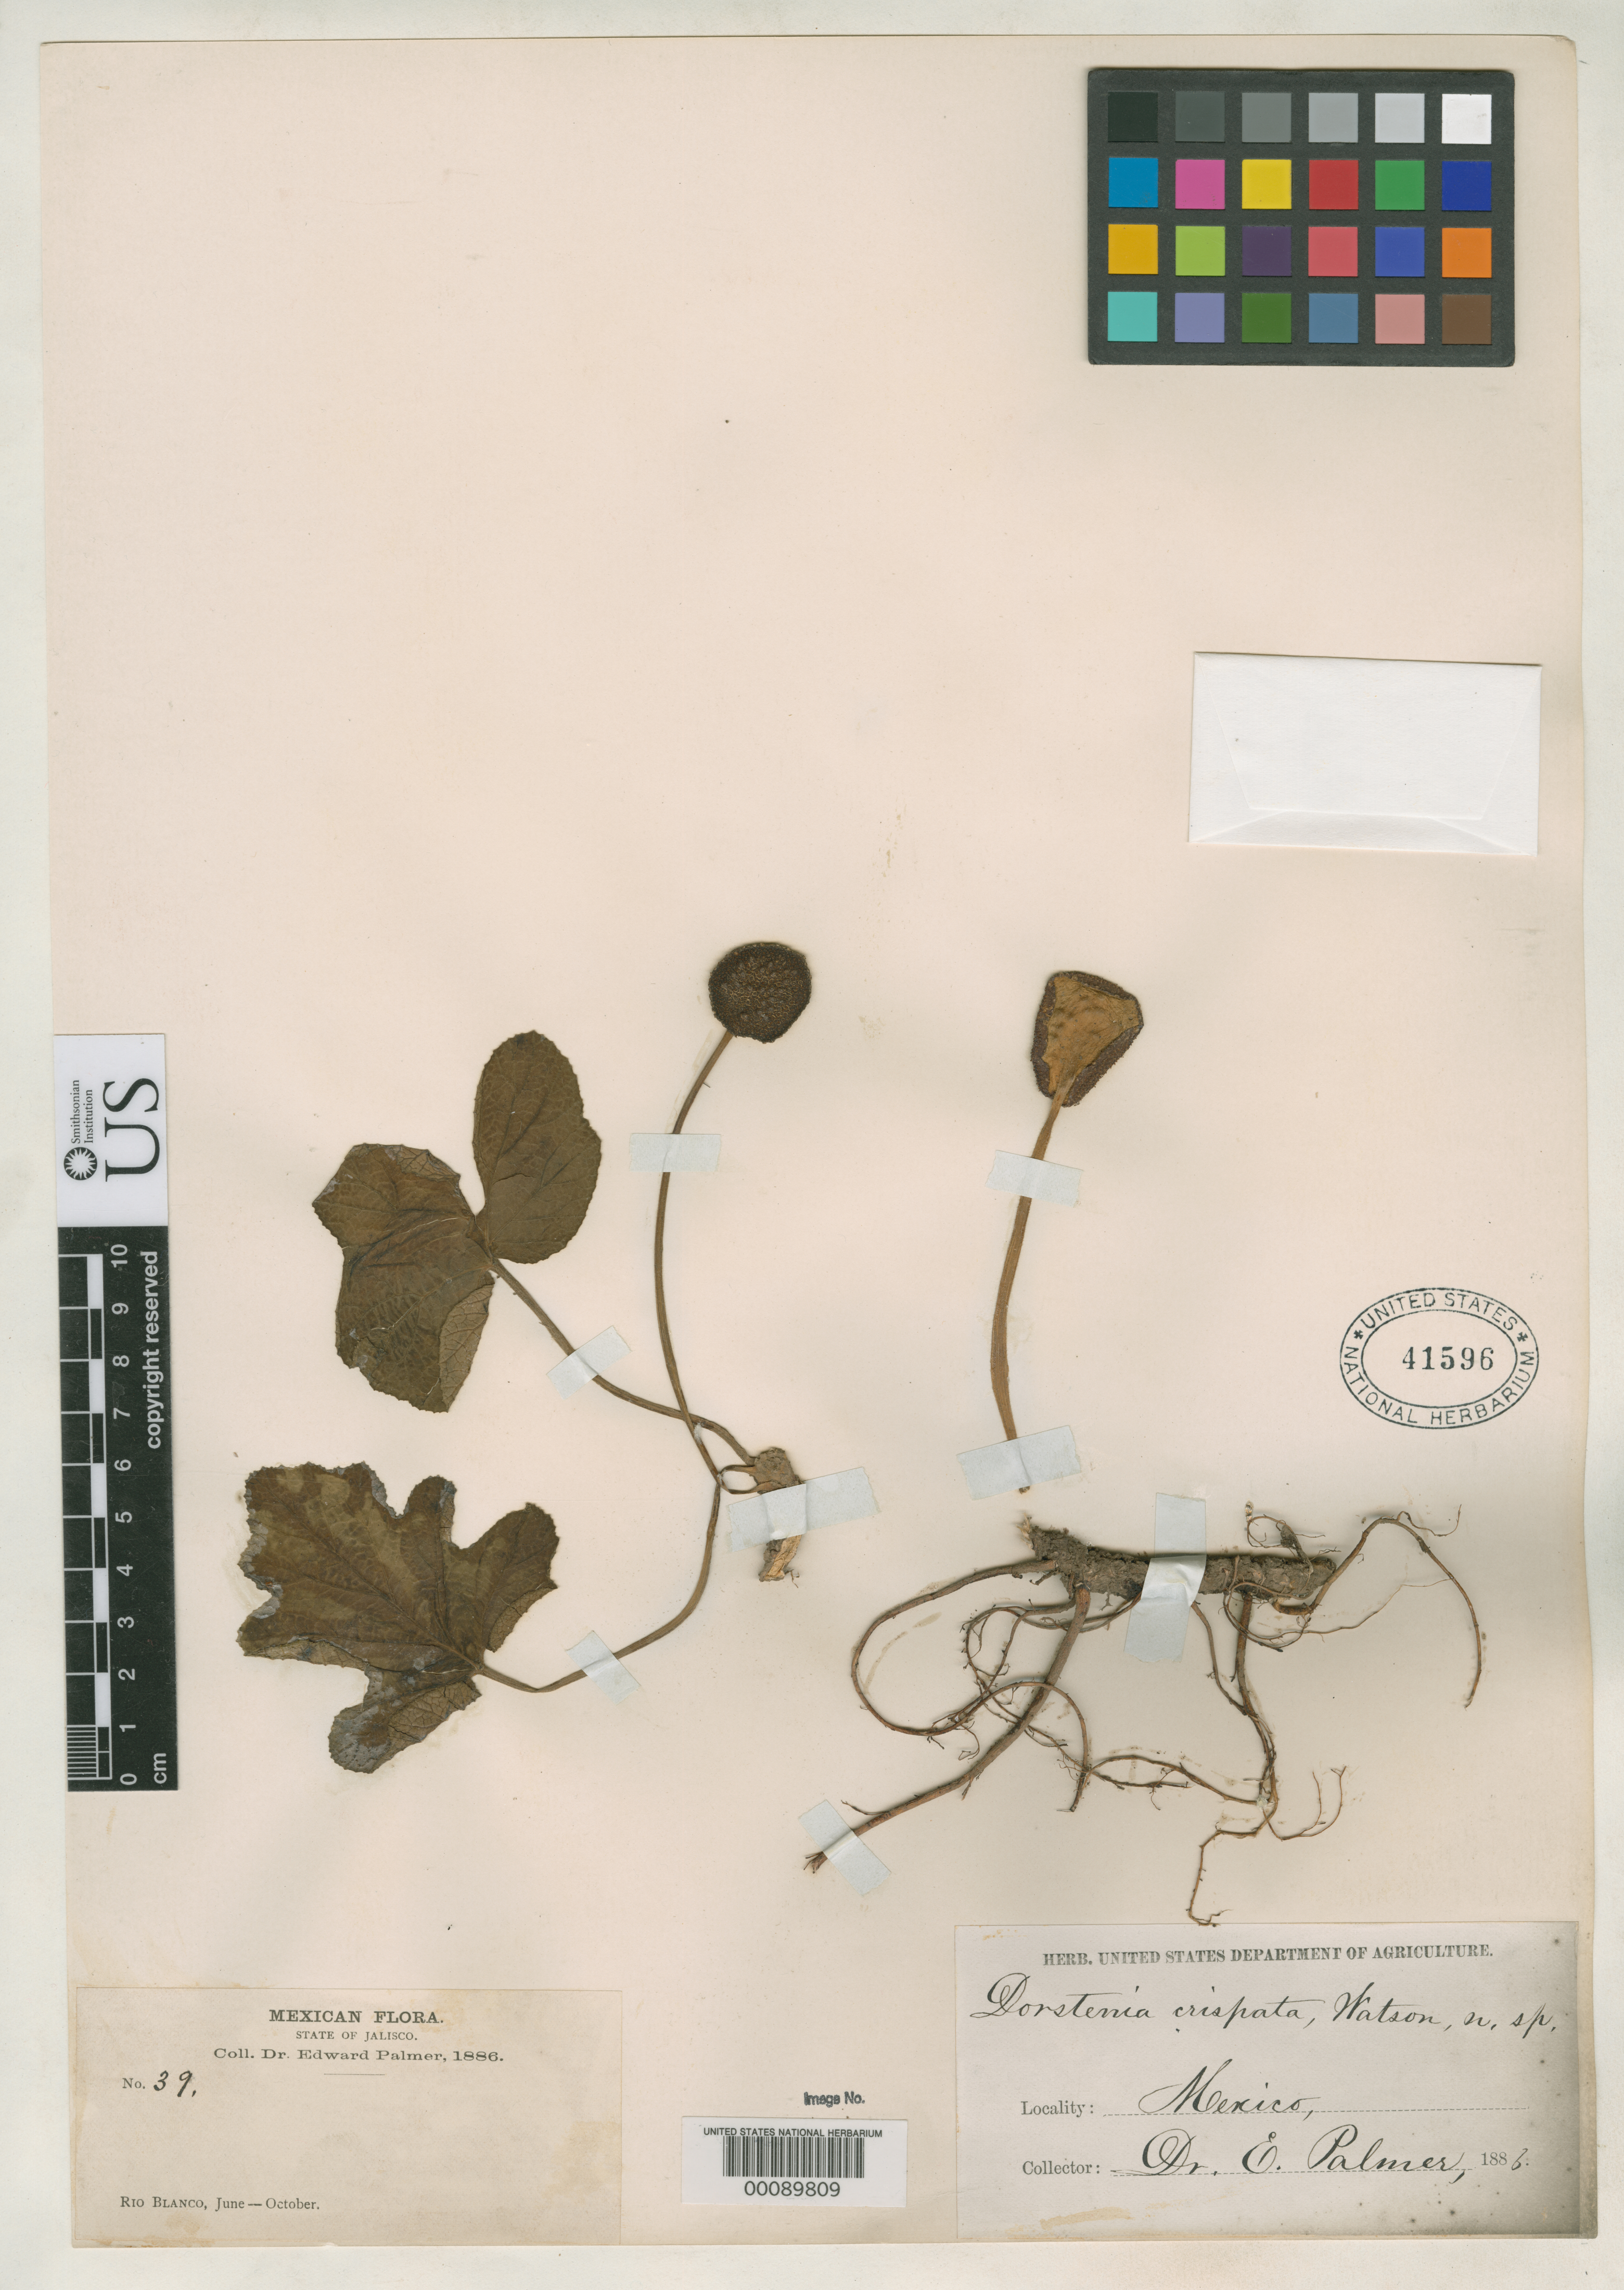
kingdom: Plantae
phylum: Tracheophyta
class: Magnoliopsida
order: Rosales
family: Moraceae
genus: Dorstenia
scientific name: Dorstenia crispata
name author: S. Watson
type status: Type Collection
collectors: E. Palmer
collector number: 39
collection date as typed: Jun 1886 to -- Oct 1886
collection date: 1886-06/1886-10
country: Mexico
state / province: Jalisco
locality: Rio Blanco.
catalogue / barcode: US 41596